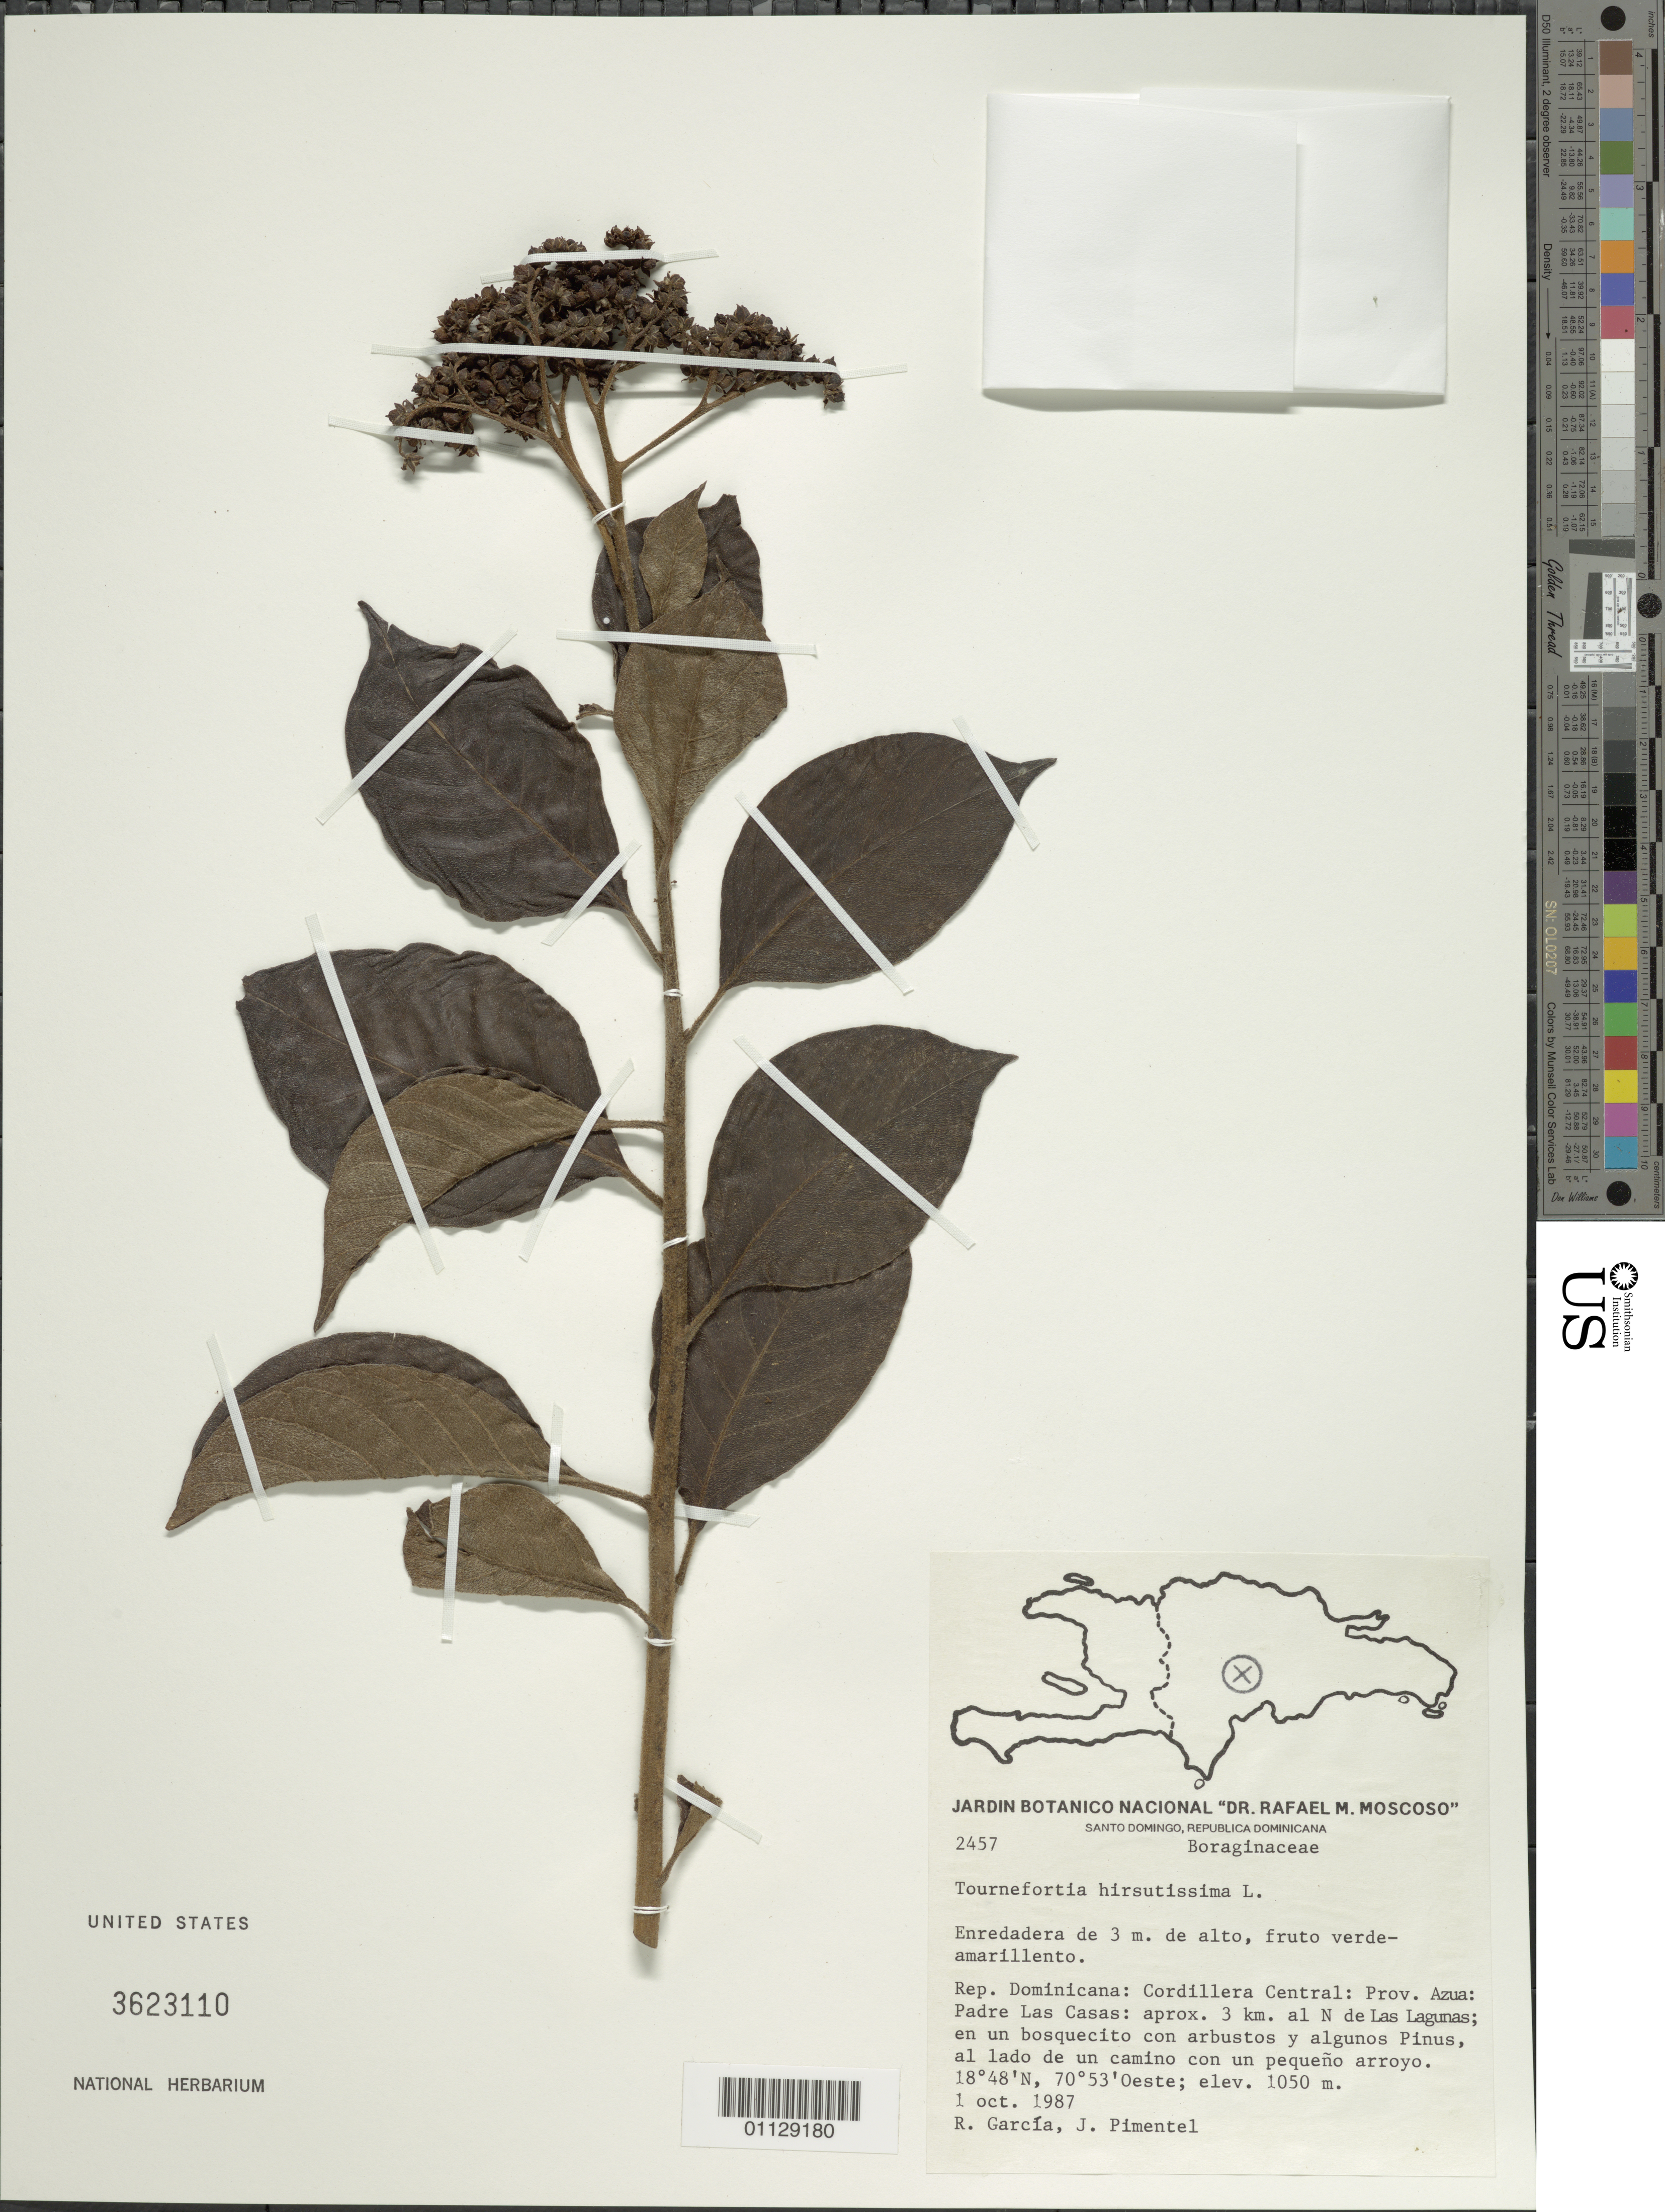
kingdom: Plantae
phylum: Tracheophyta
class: Magnoliopsida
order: Boraginales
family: Heliotropiaceae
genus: Tournefortia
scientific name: Tournefortia hirsutissima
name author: L.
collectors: R. G. García & J. Pimentel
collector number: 2457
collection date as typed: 01 Oct 1987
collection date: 1987-10-01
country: Dominican Republic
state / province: Santo Domingo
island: Hispaniola I.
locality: Cordillera central: Prov. Azua: Padre Las Casas: approx 3 km. al N de Las Lagunas: en un bosquiceto con arbustos y algusnos Pinus al ladode un camino con un pequeno arroyo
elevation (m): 1050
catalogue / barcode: US 3623110